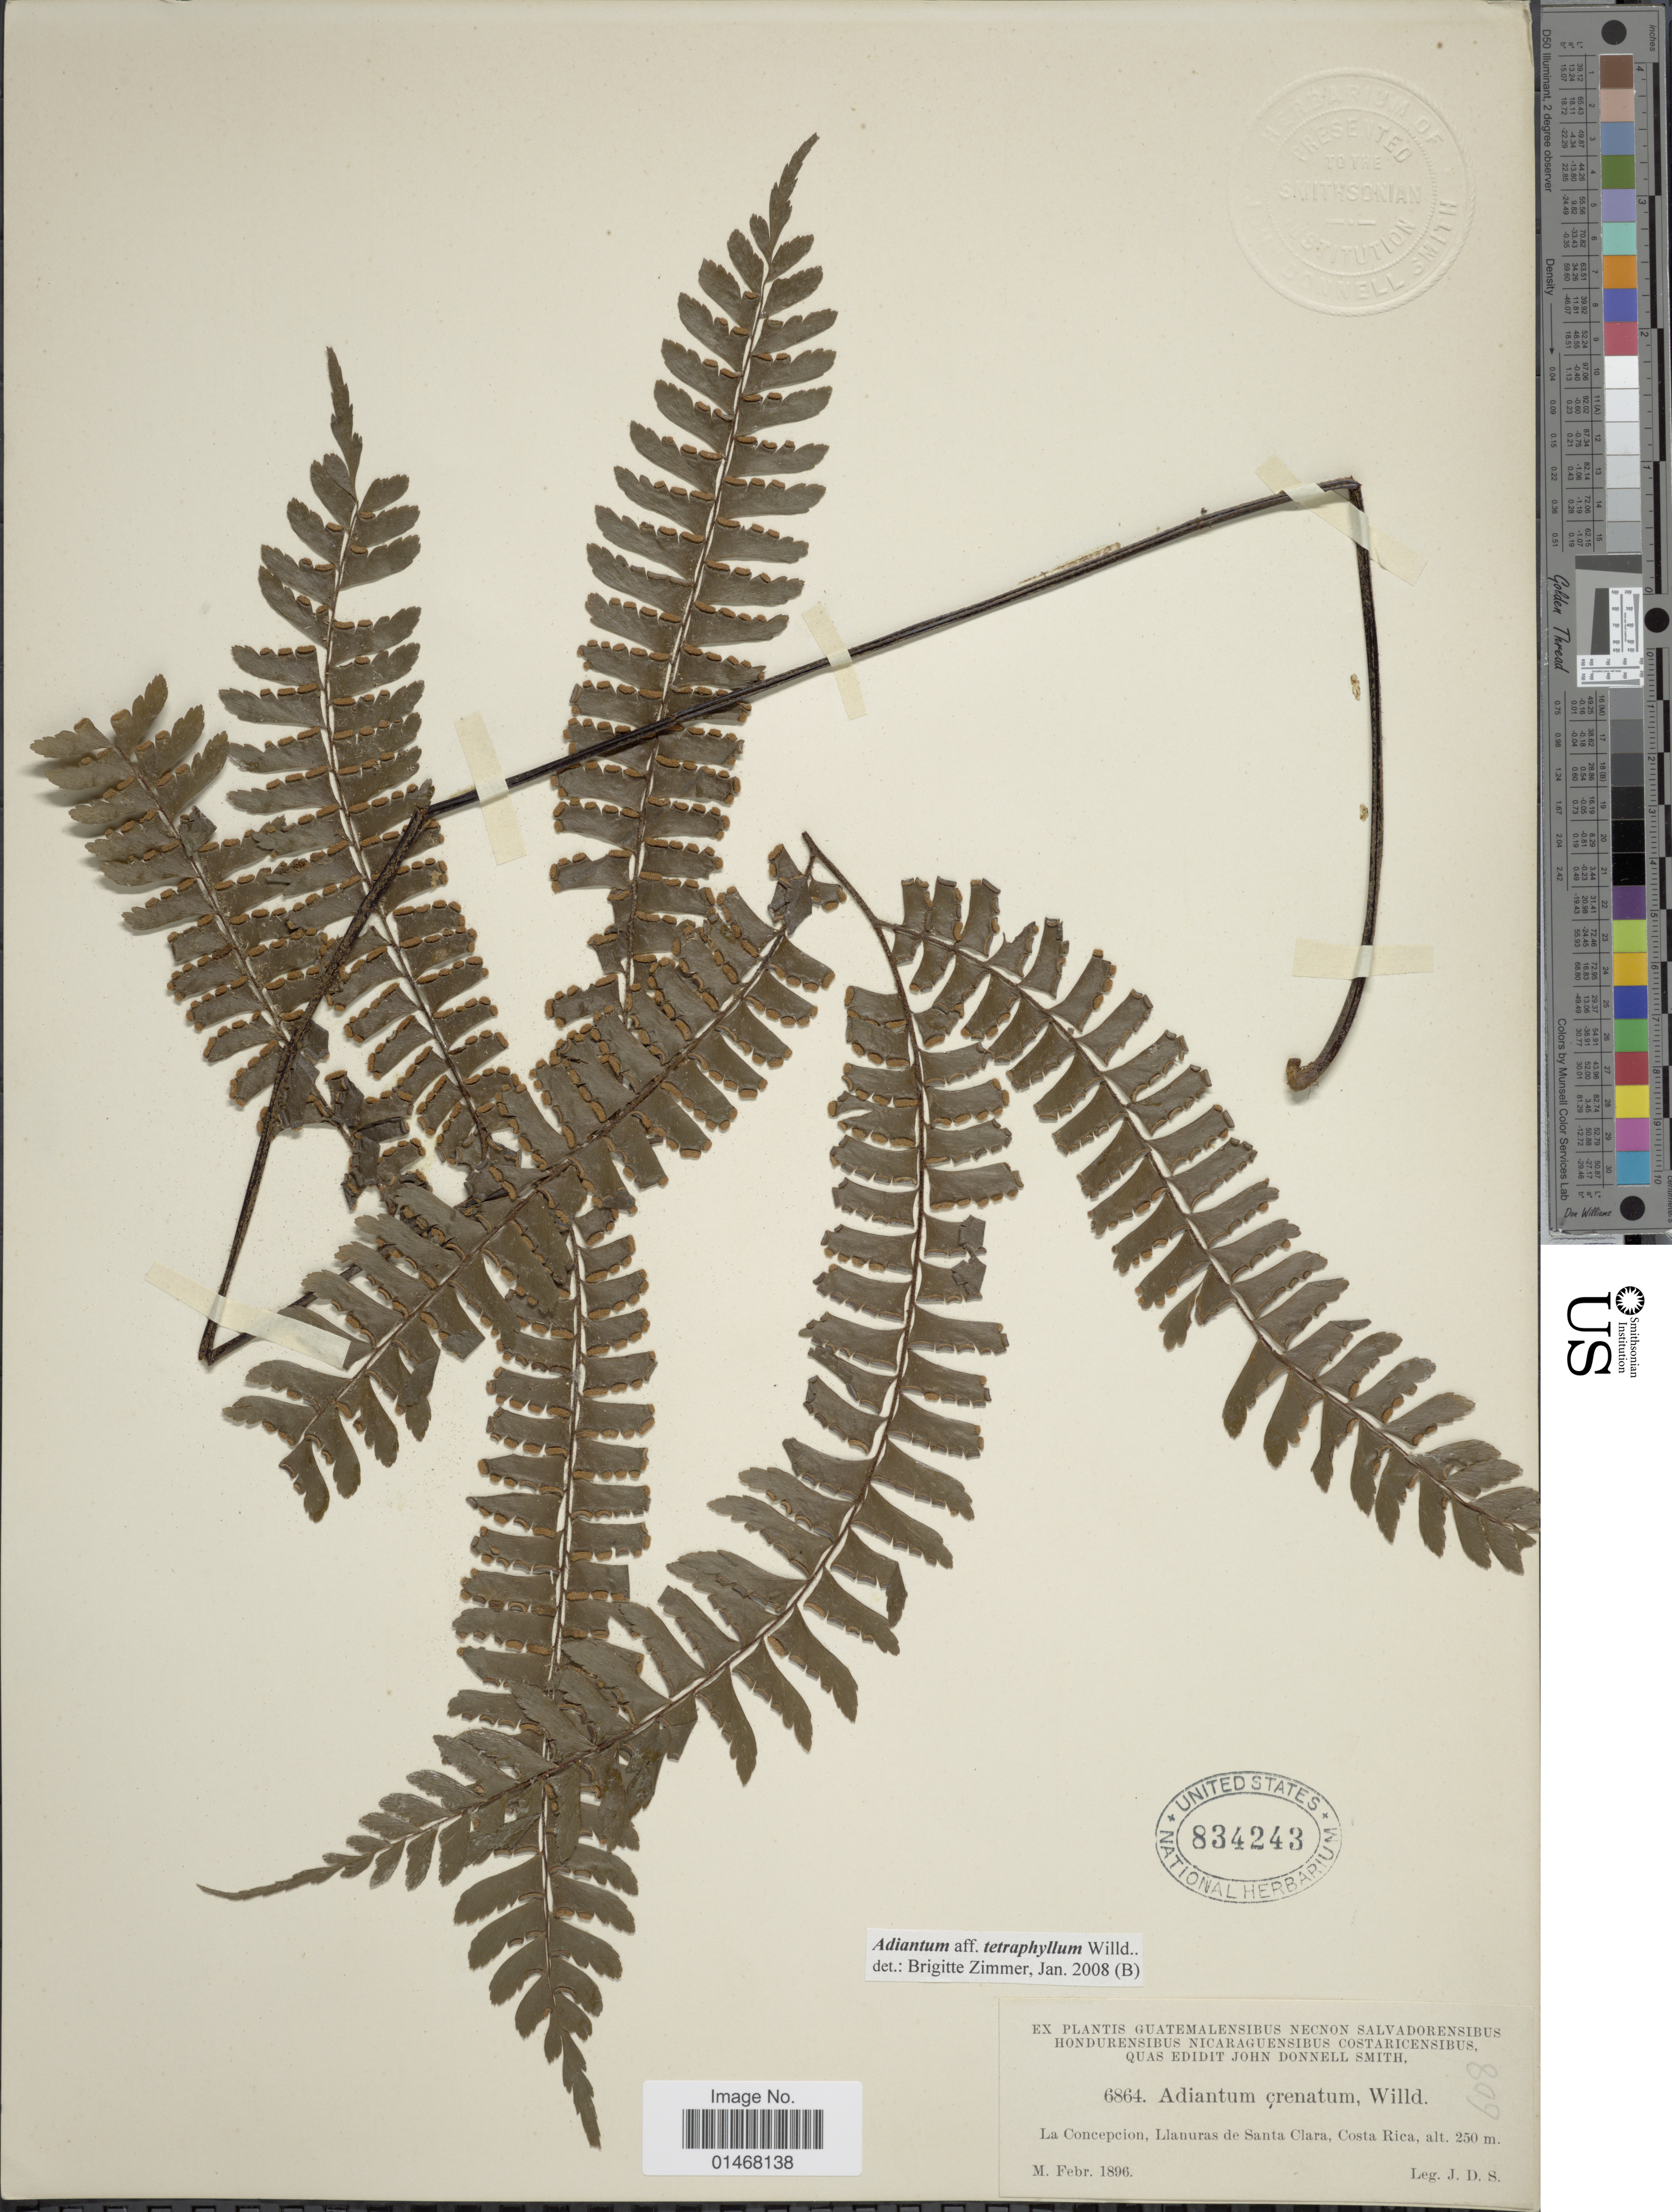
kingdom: Plantae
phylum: Tracheophyta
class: Polypodiopsida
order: Polypodiales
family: Pteridaceae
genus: Adiantum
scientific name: Adiantum tetraphyllum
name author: Humb. & Bonpl. ex Willd.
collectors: J. D. Smith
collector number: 6864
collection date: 1896-02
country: Costa Rica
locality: La Concepcion, Llanuras de Santa Clara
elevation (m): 250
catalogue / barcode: US 834243